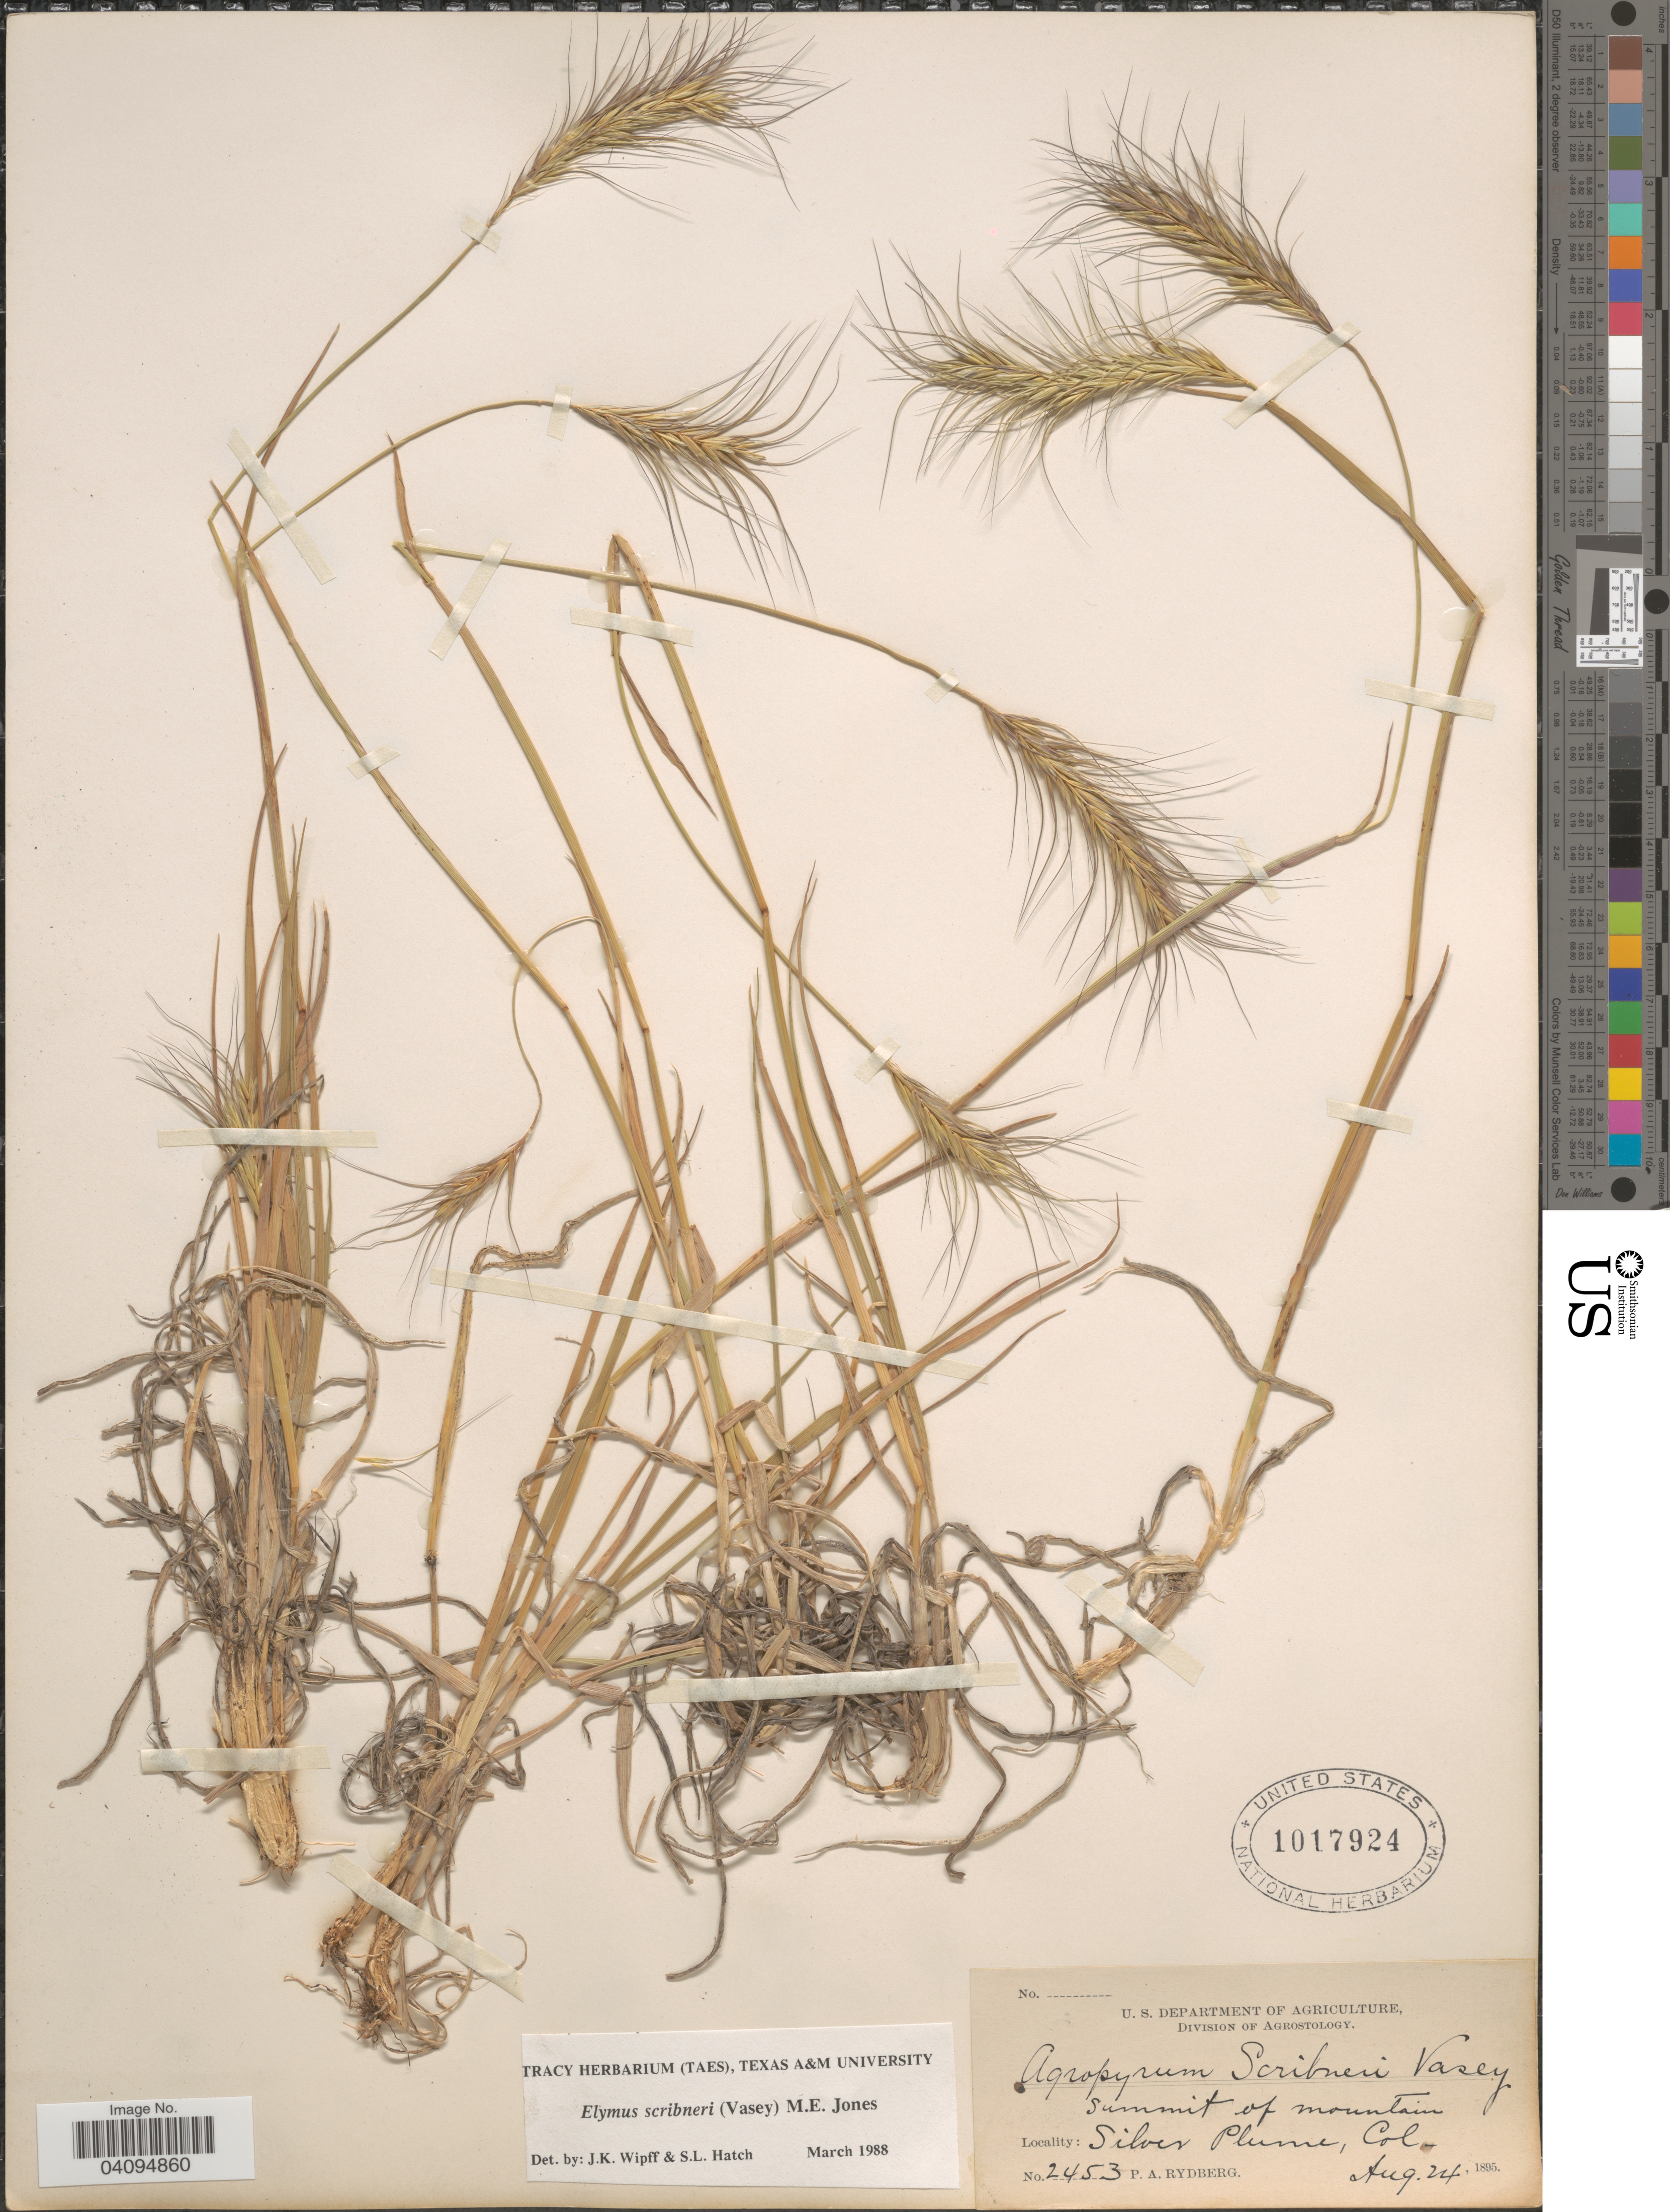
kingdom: Plantae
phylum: Tracheophyta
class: Liliopsida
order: Poales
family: Poaceae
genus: Elymus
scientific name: Elymus scribneri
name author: (Vasey) M.E. Jones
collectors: P. A. Rydberg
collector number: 2453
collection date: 1895-08-24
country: United States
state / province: Colorado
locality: Summit of mountain. Silver Plume.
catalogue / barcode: US 1017924